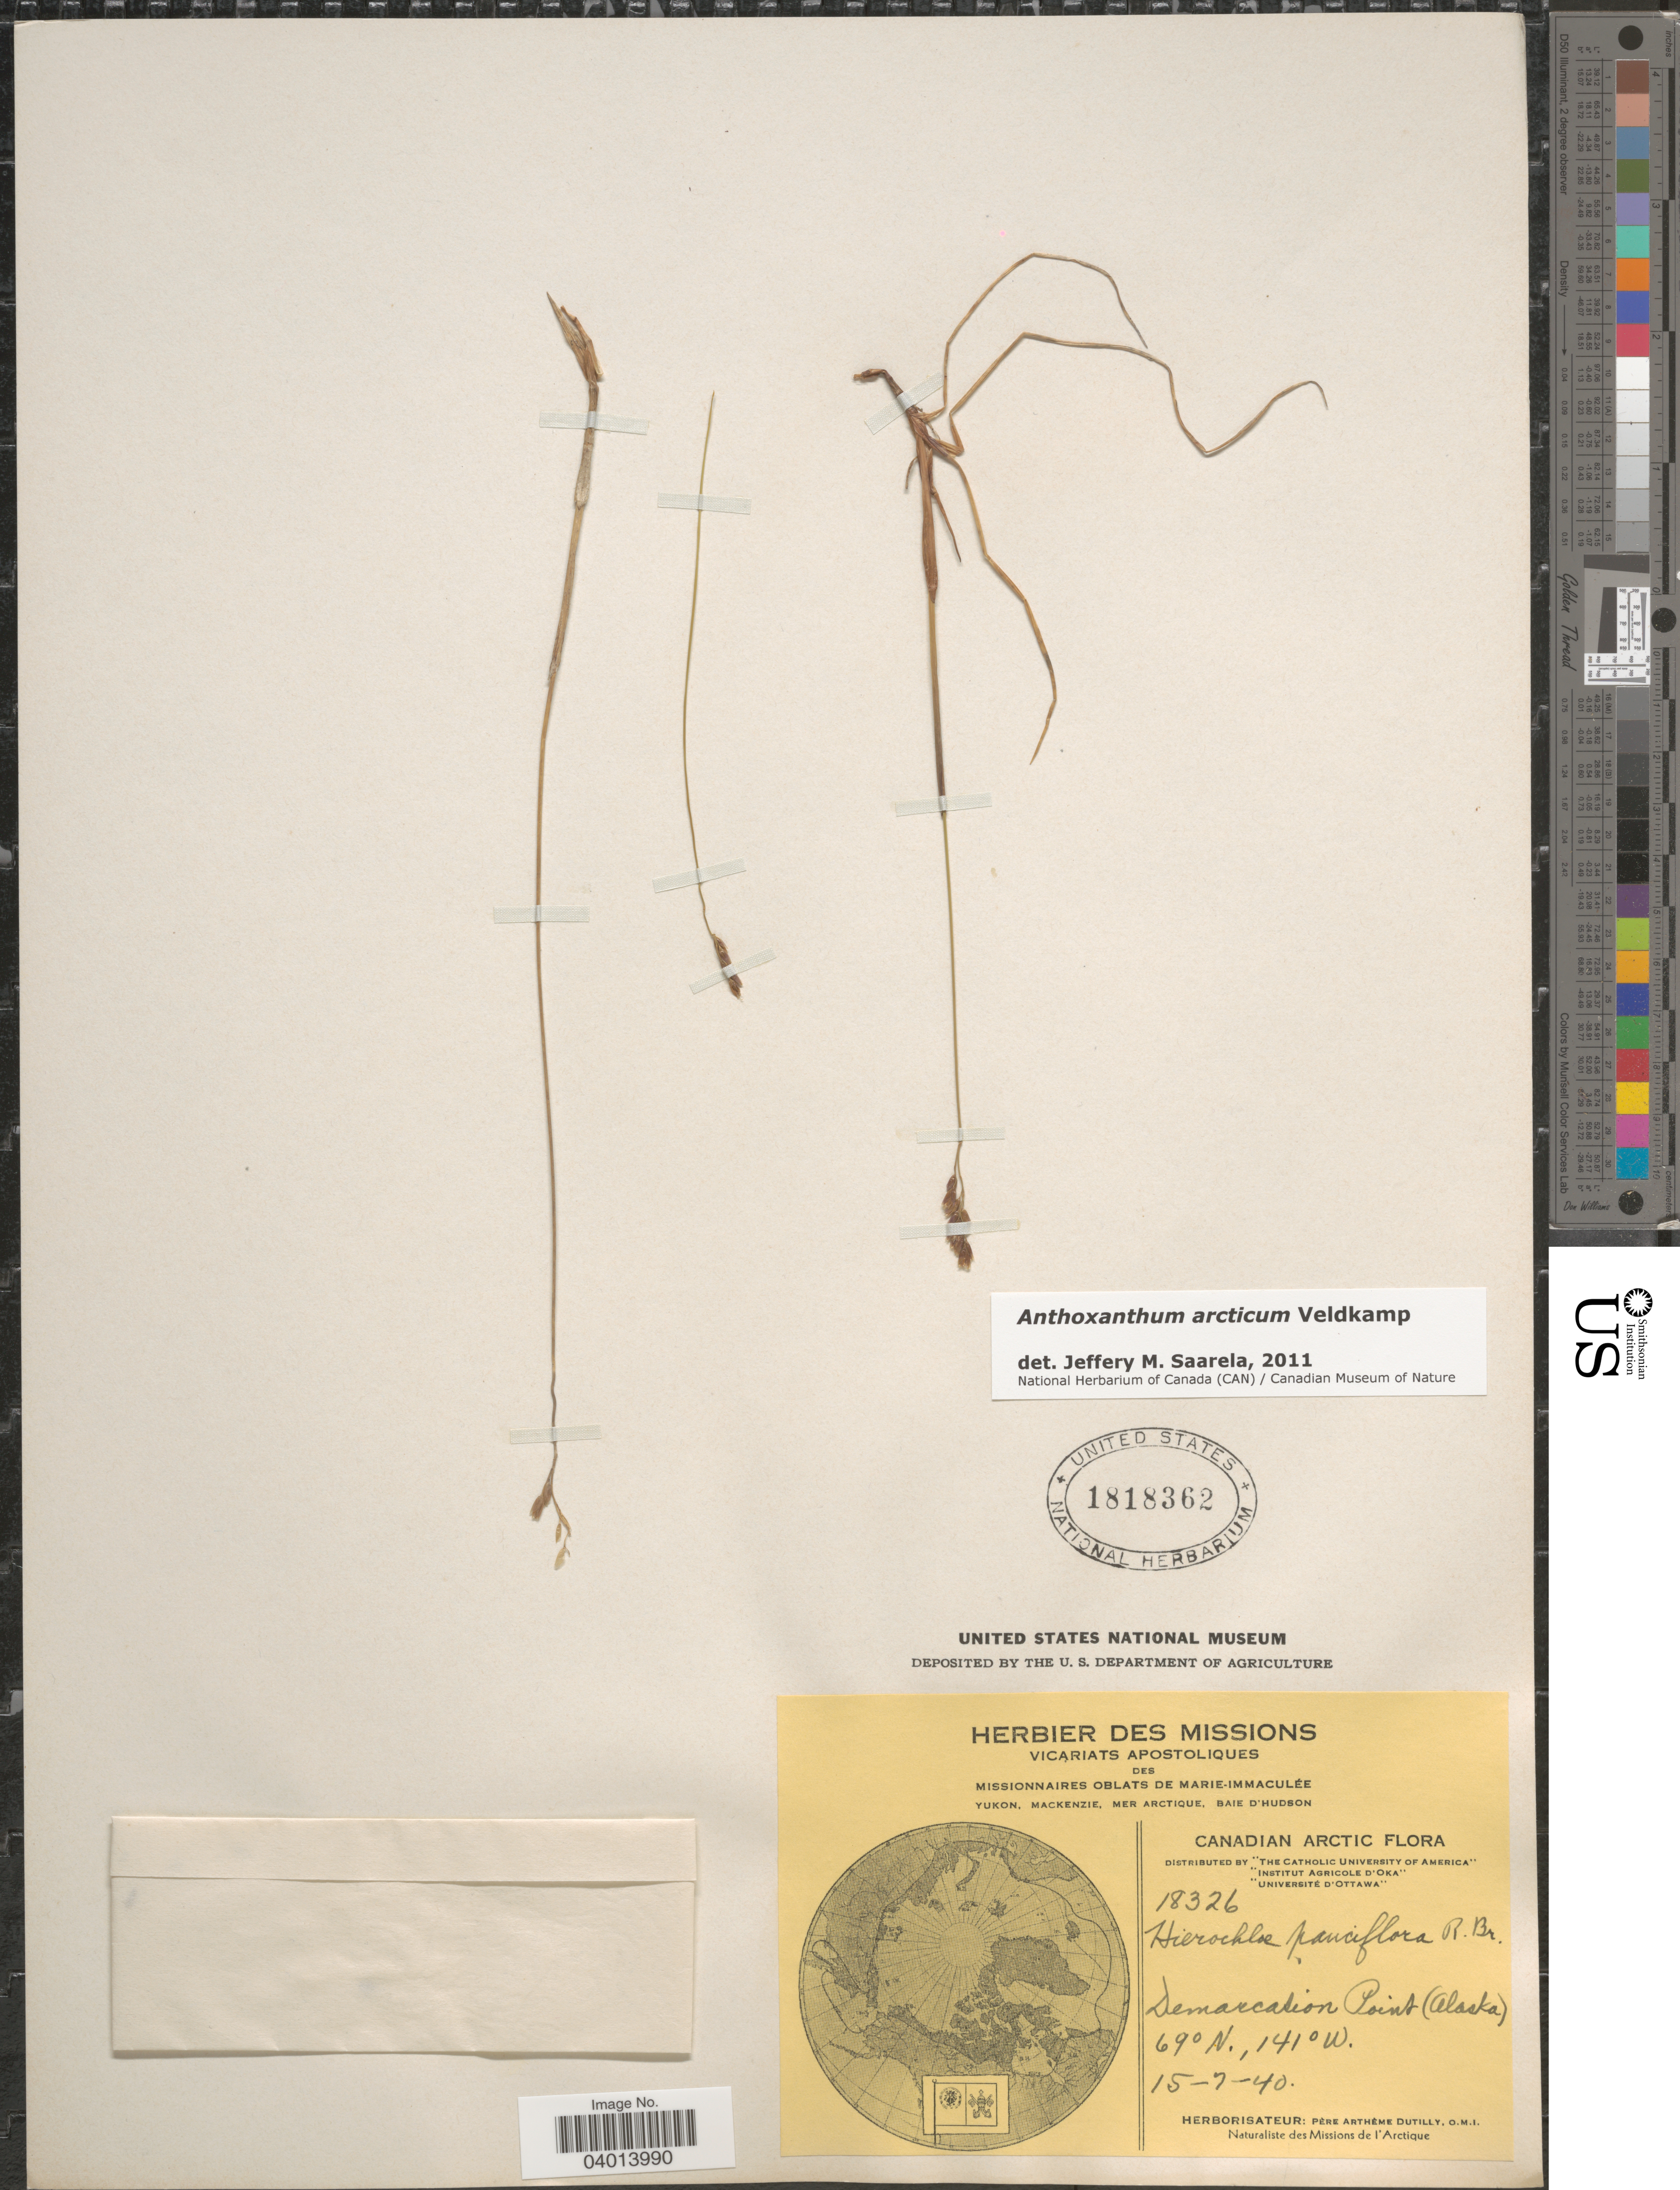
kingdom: Plantae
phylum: Tracheophyta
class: Liliopsida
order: Poales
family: Poaceae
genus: Anthoxanthum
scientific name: Anthoxanthum arcticum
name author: Veldkamp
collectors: ex Herb. Pêre Arthême Dutilly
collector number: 18326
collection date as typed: Transcribed d/m/y: 15/7/40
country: United States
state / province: Alaska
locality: Demarcation Point.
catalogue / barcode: US 1818362